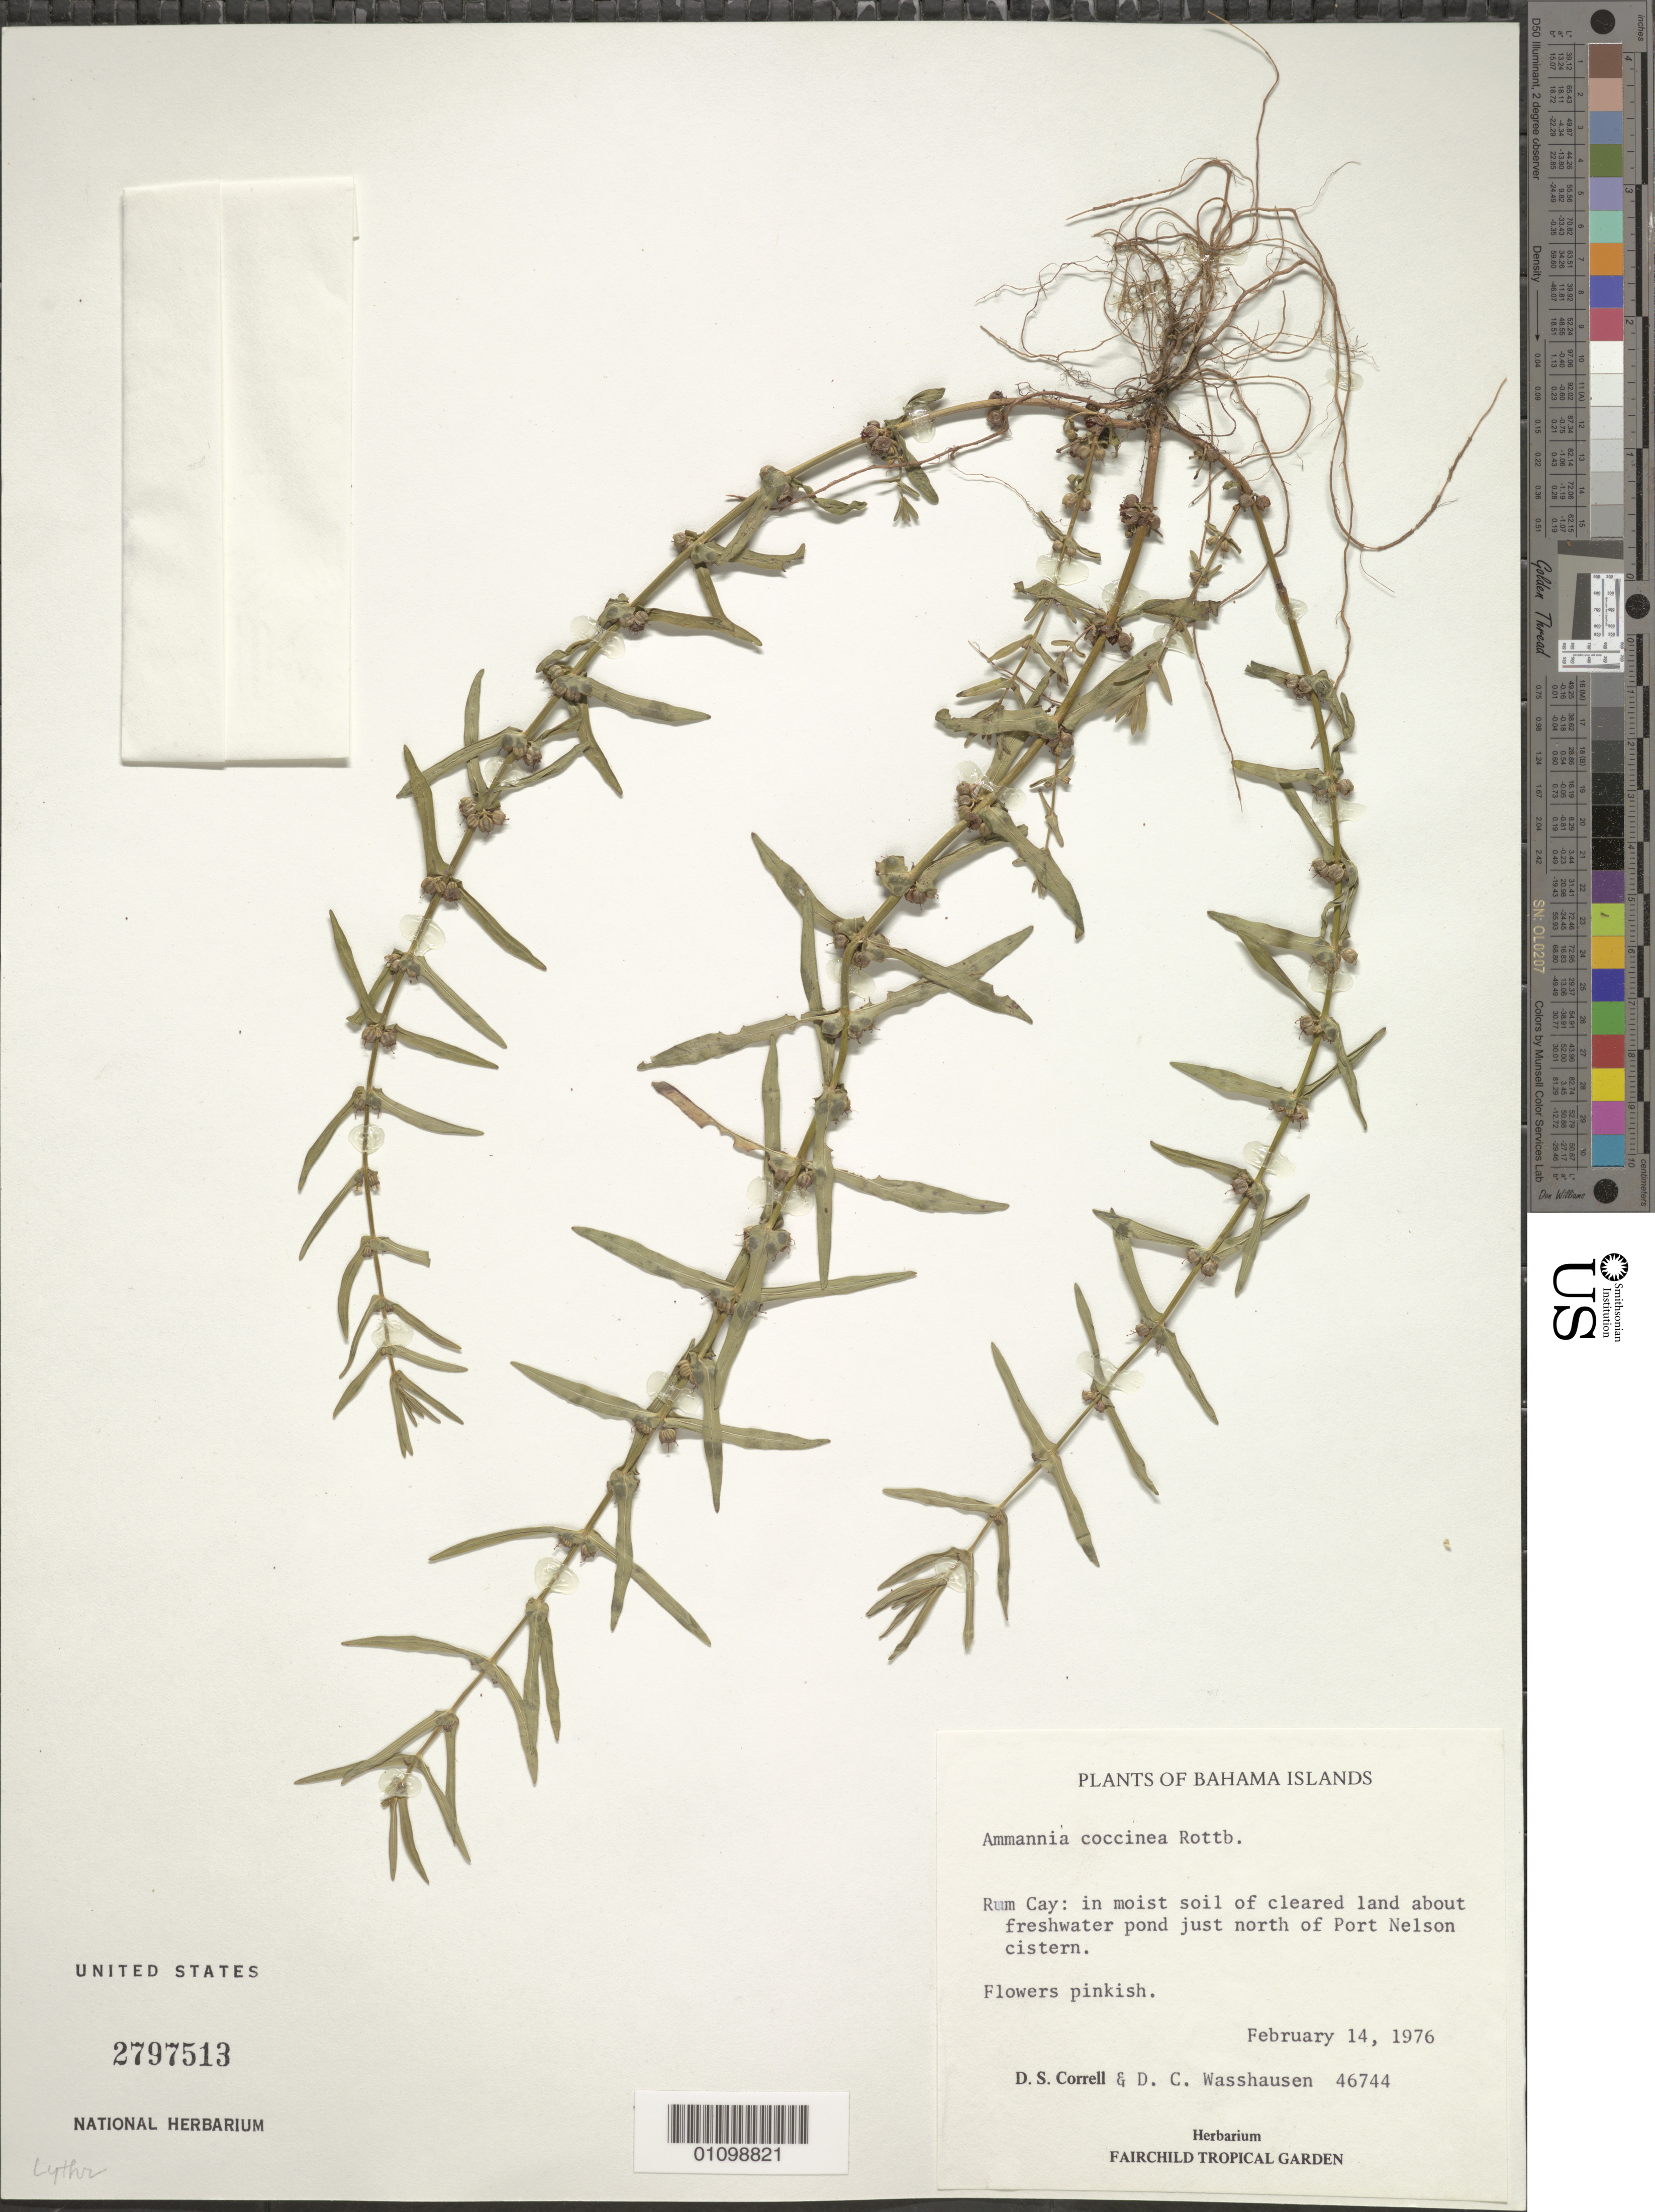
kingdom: Plantae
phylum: Tracheophyta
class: Magnoliopsida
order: Myrtales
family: Lythraceae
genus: Ammannia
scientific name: Ammannia coccinea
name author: Rottb.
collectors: D. S. Correll & D. C. Wasshausen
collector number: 46744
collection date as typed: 14 Feb 1976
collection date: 1976-02-14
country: Bahamas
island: Rum Cay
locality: In moist soil of cleared land about freshwater pond just N of Port Nelson cistern.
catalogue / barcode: US 2797513